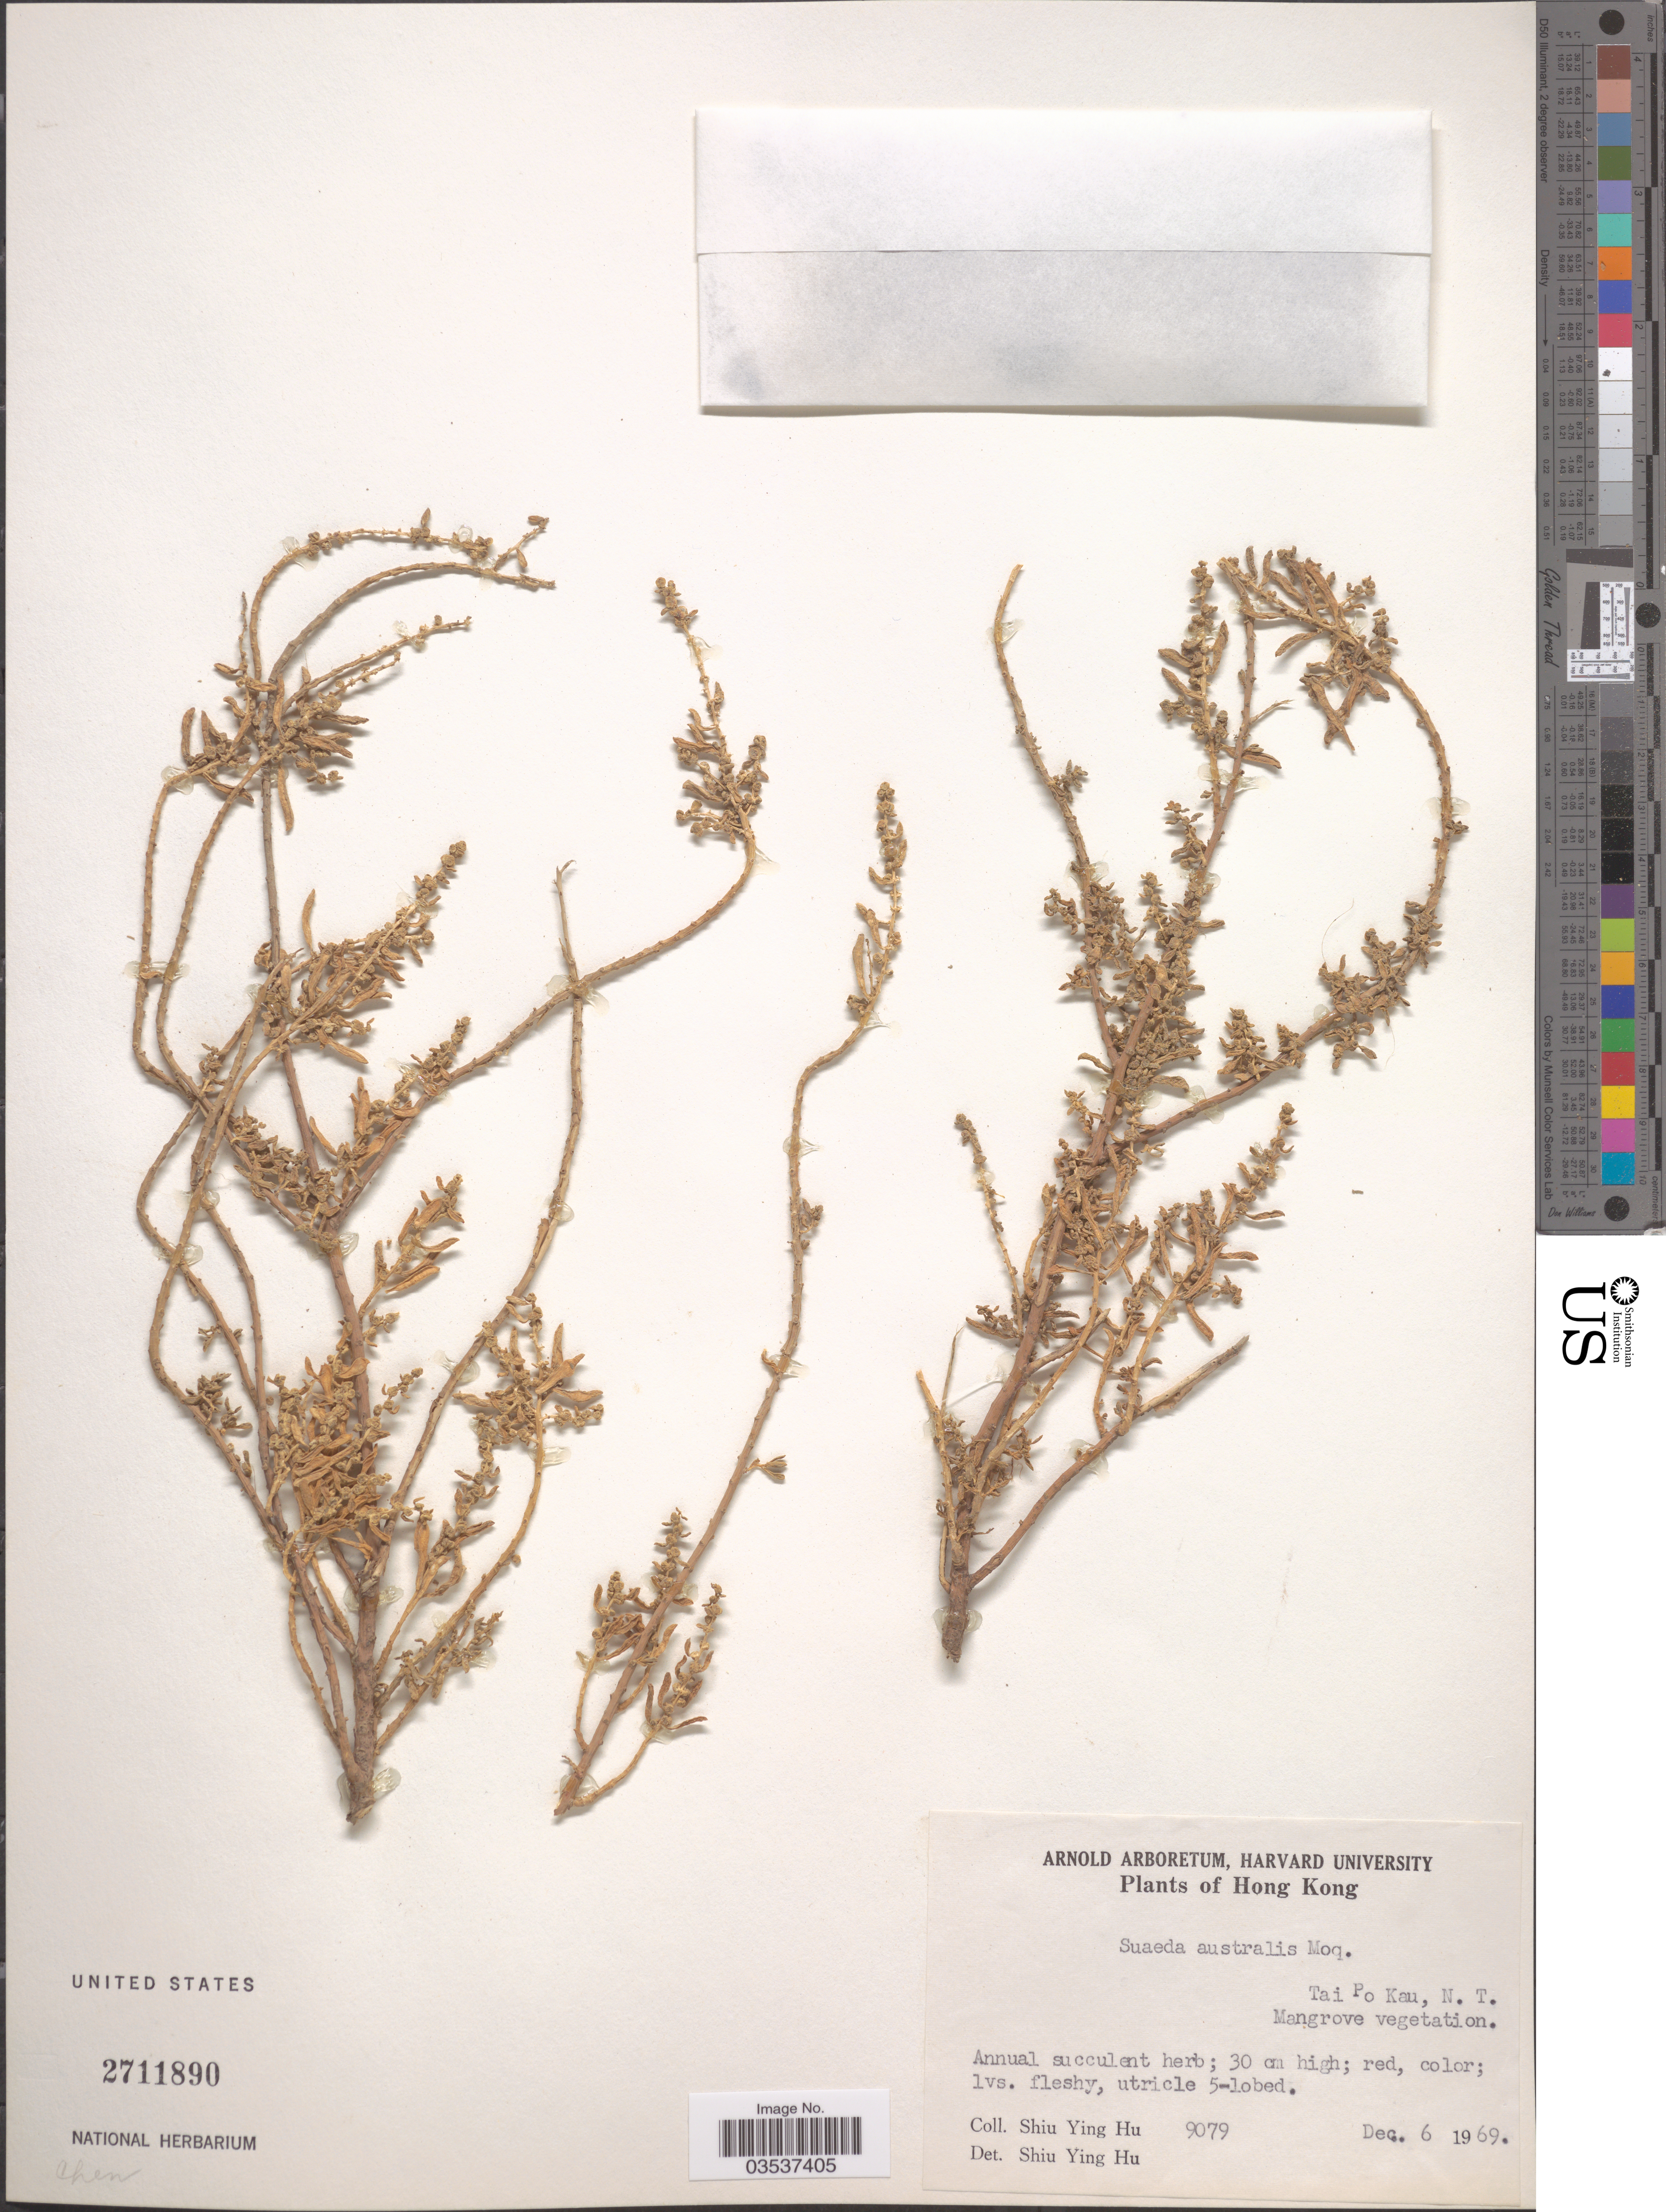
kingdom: Plantae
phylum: Tracheophyta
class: Magnoliopsida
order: Caryophyllales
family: Amaranthaceae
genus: Suaeda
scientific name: Suaeda australis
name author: (R. Br.) Moq.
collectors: S. Y. Hu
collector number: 9079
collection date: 1969-12-06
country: China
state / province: Hong Kong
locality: Tai Po Kau, N. T.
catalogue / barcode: US 2711890